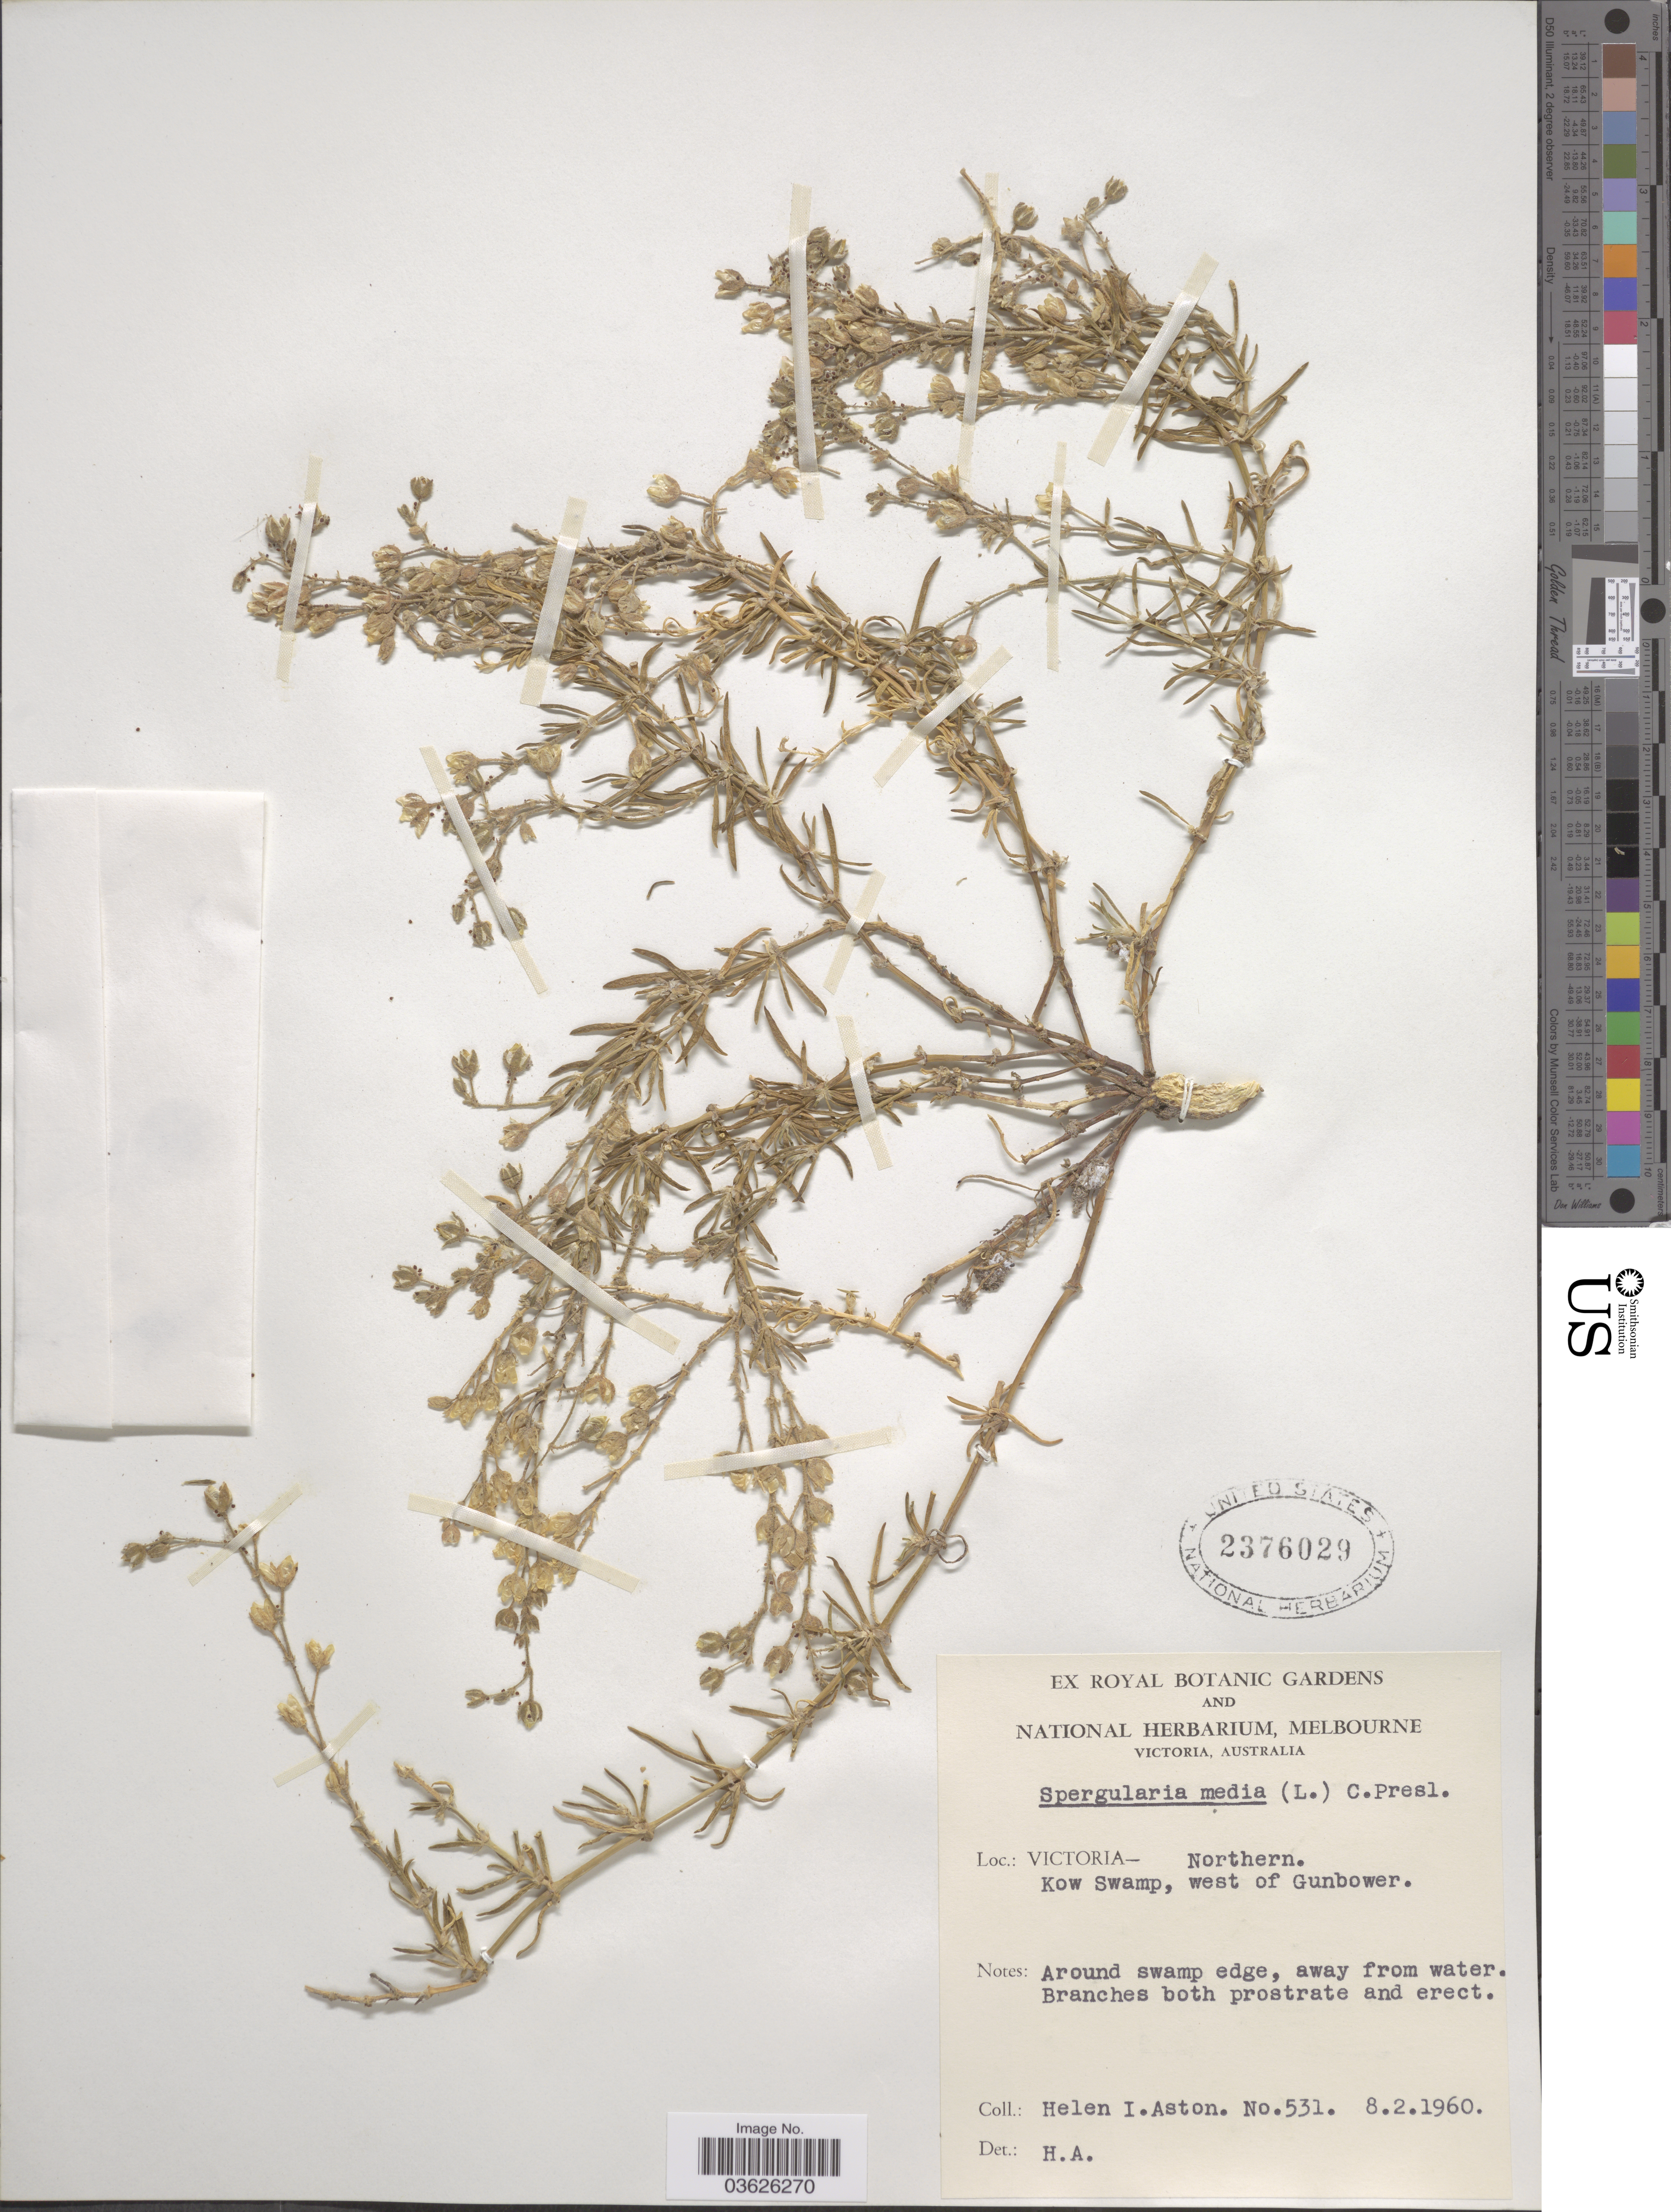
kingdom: Plantae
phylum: Tracheophyta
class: Magnoliopsida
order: Caryophyllales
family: Caryophyllaceae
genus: Spergularia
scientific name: Spergularia media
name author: (L.) C. Presl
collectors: H. I. Aston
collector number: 531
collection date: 1960-02-08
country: Australia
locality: Victoria- Northern. Kow Swamp, west of Gunbower.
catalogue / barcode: US 2376029